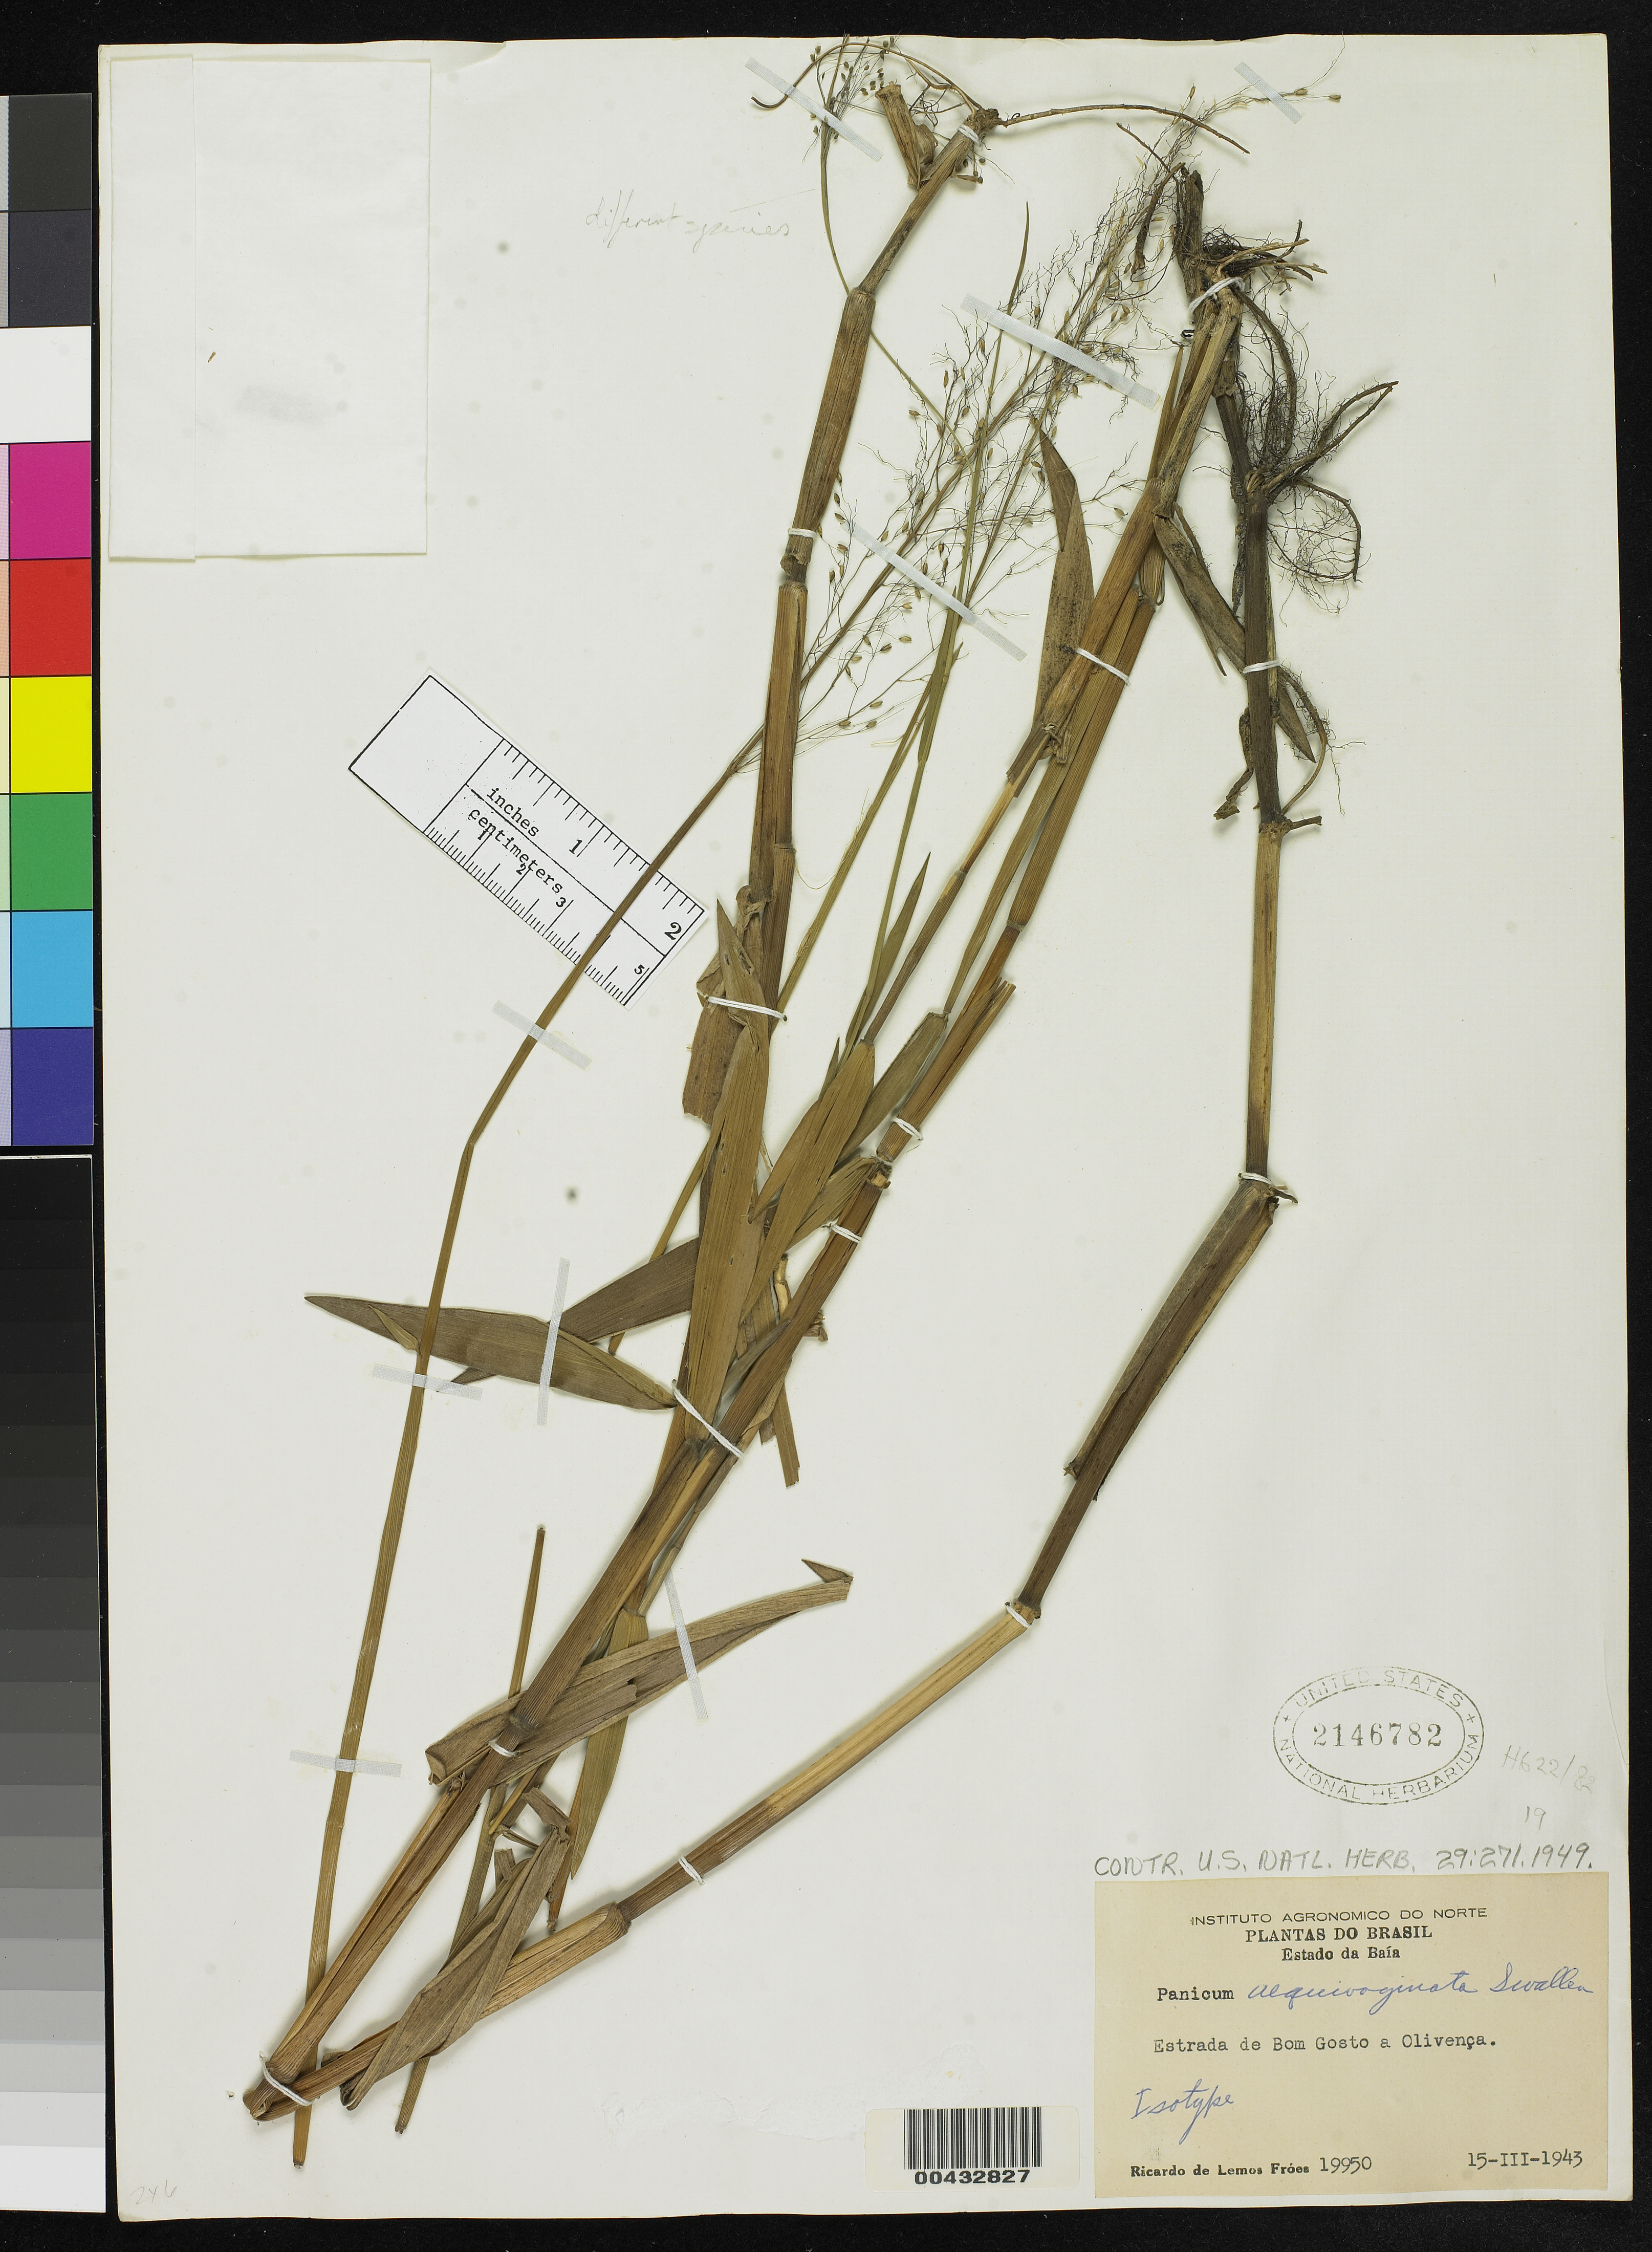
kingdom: Plantae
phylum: Tracheophyta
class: Liliopsida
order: Poales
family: Poaceae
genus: Panicum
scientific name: Panicum aequivaginatum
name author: Swallen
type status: Isotype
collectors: R. L. Fróes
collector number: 19950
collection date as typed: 15 Mar 1943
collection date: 1943-03-15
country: Brazil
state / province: Bahia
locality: Estrada de Bom Gôsto a Olivenca.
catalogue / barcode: US 2146782